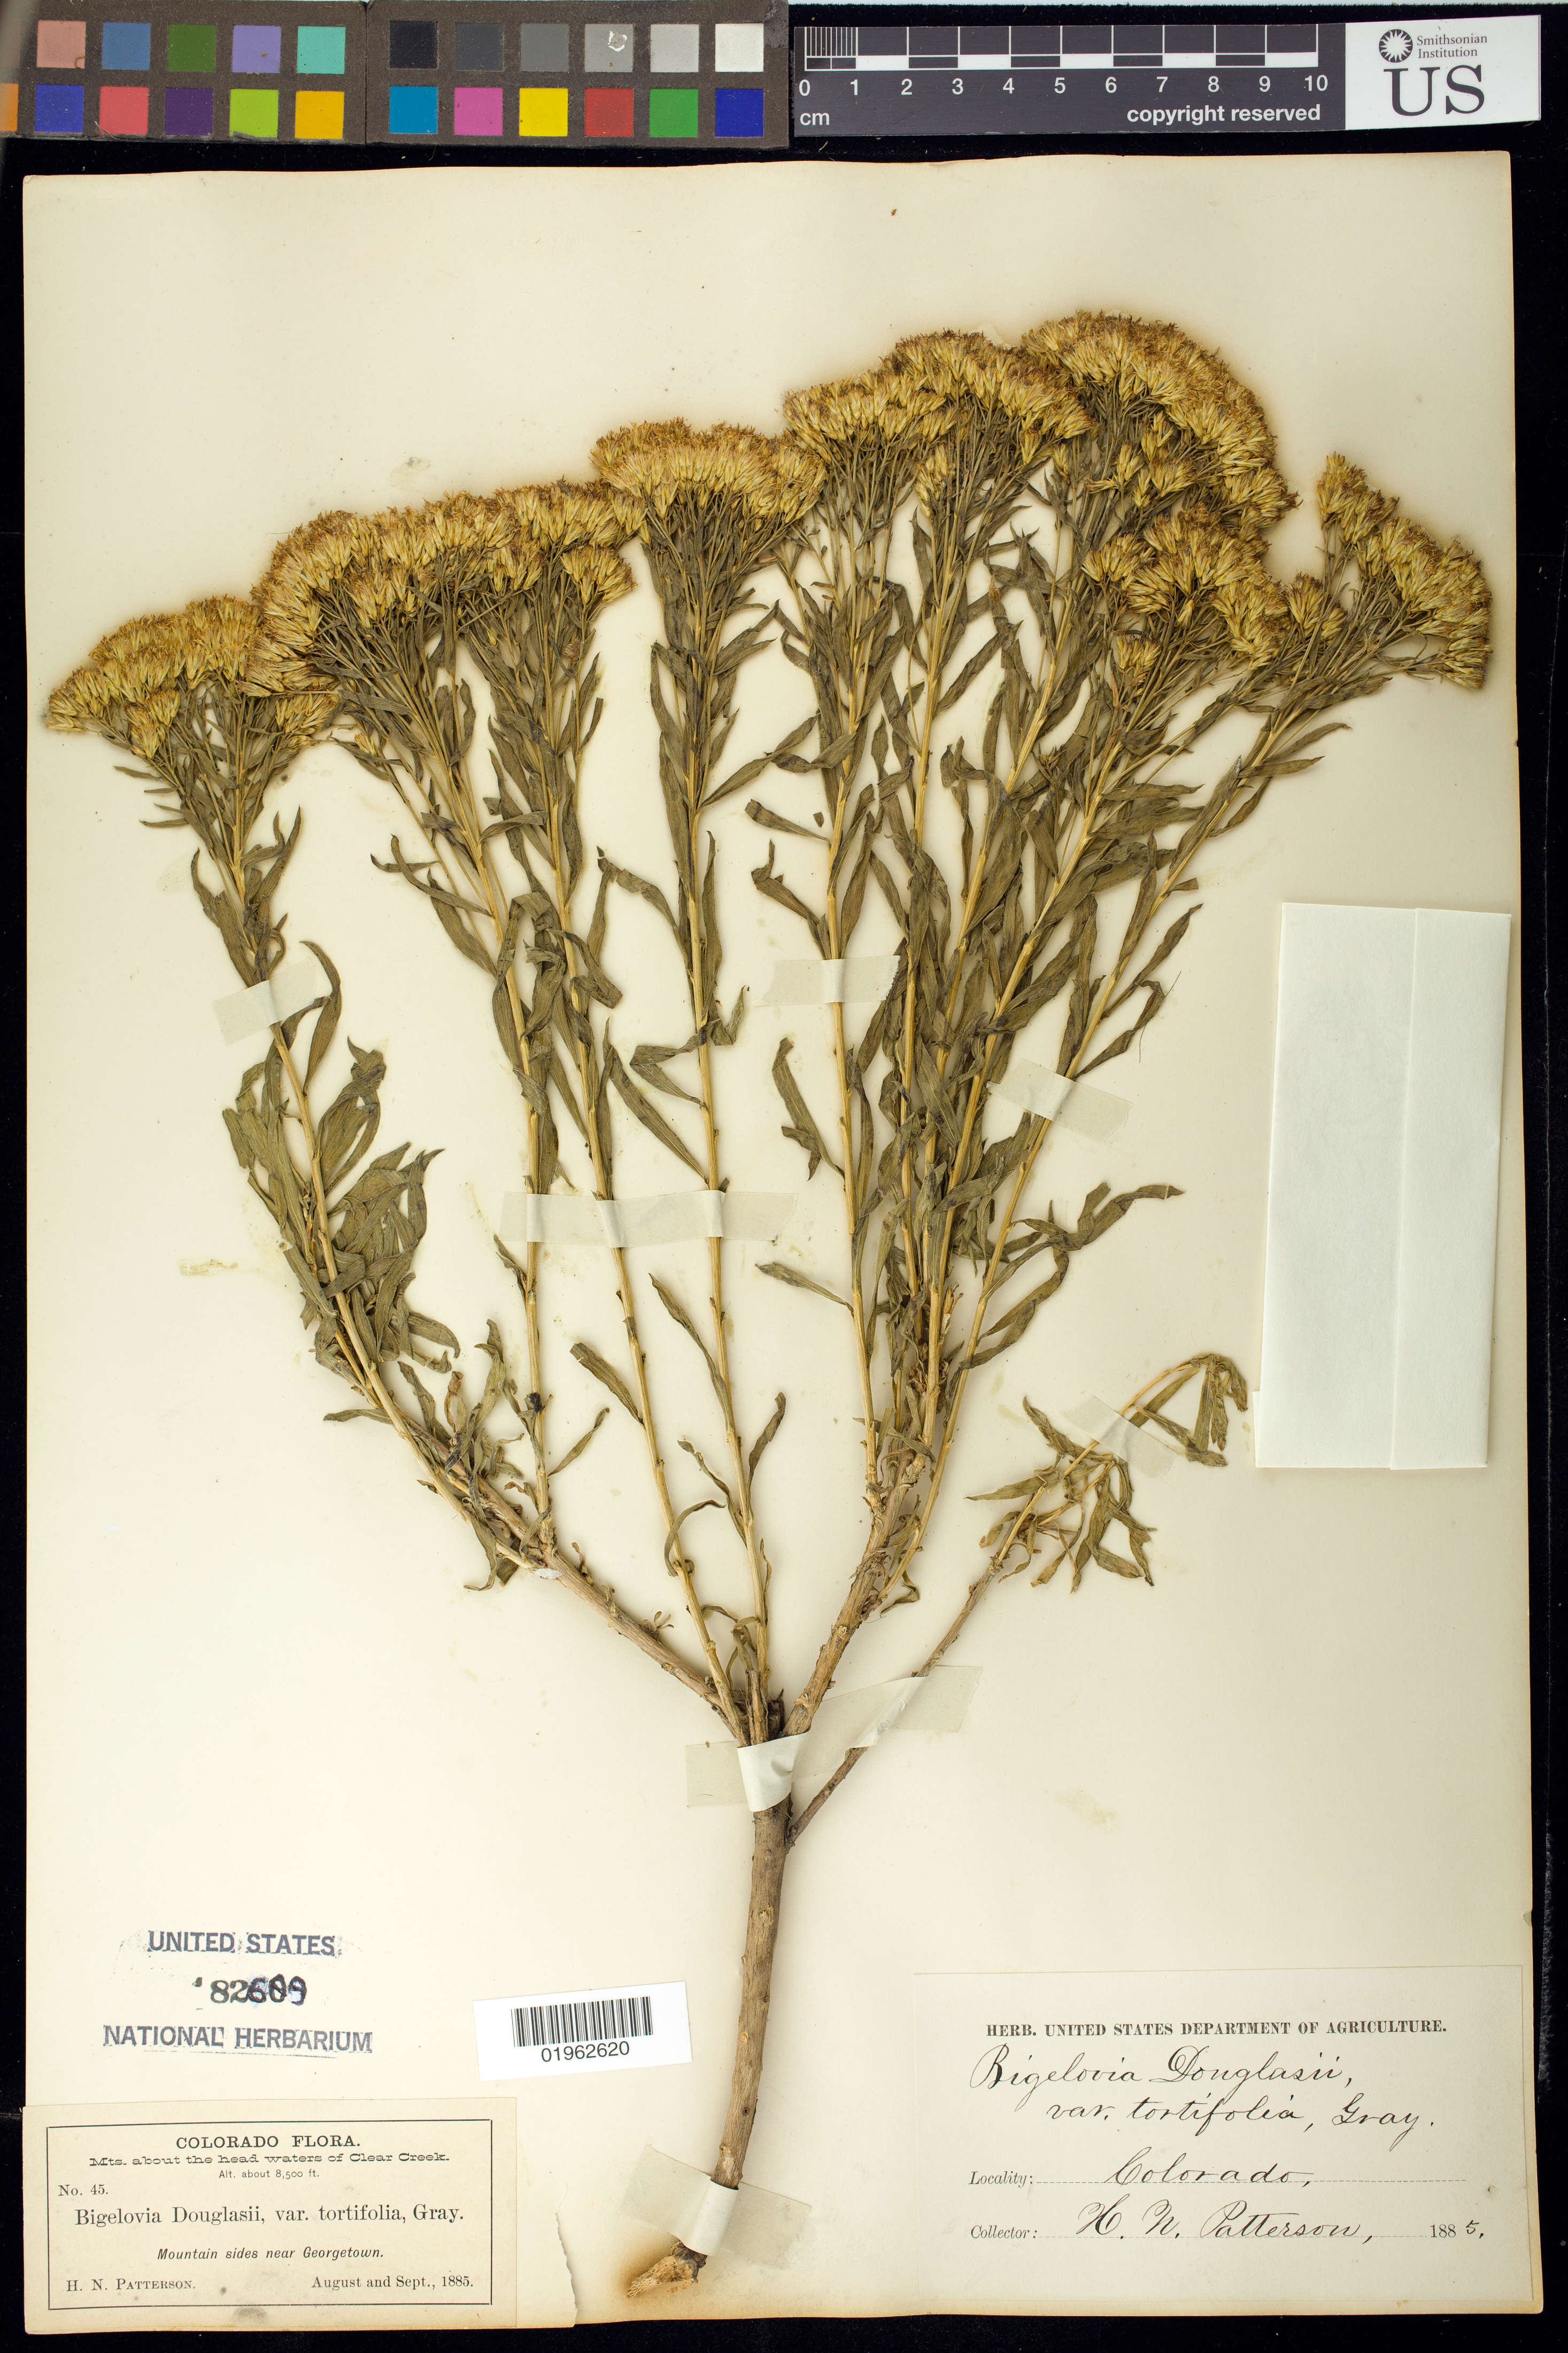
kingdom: Plantae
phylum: Tracheophyta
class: Magnoliopsida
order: Asterales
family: Asteraceae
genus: Bigelowia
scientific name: Bigelowia douglasii var. tortifolia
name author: A. Gray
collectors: H. N. Patterson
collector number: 45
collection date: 1885-08/1885-09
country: United States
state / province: Colorado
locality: Mts. about the head watere of Clear Creek, Mountain sides near Georgetown.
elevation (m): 2591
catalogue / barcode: US 82609